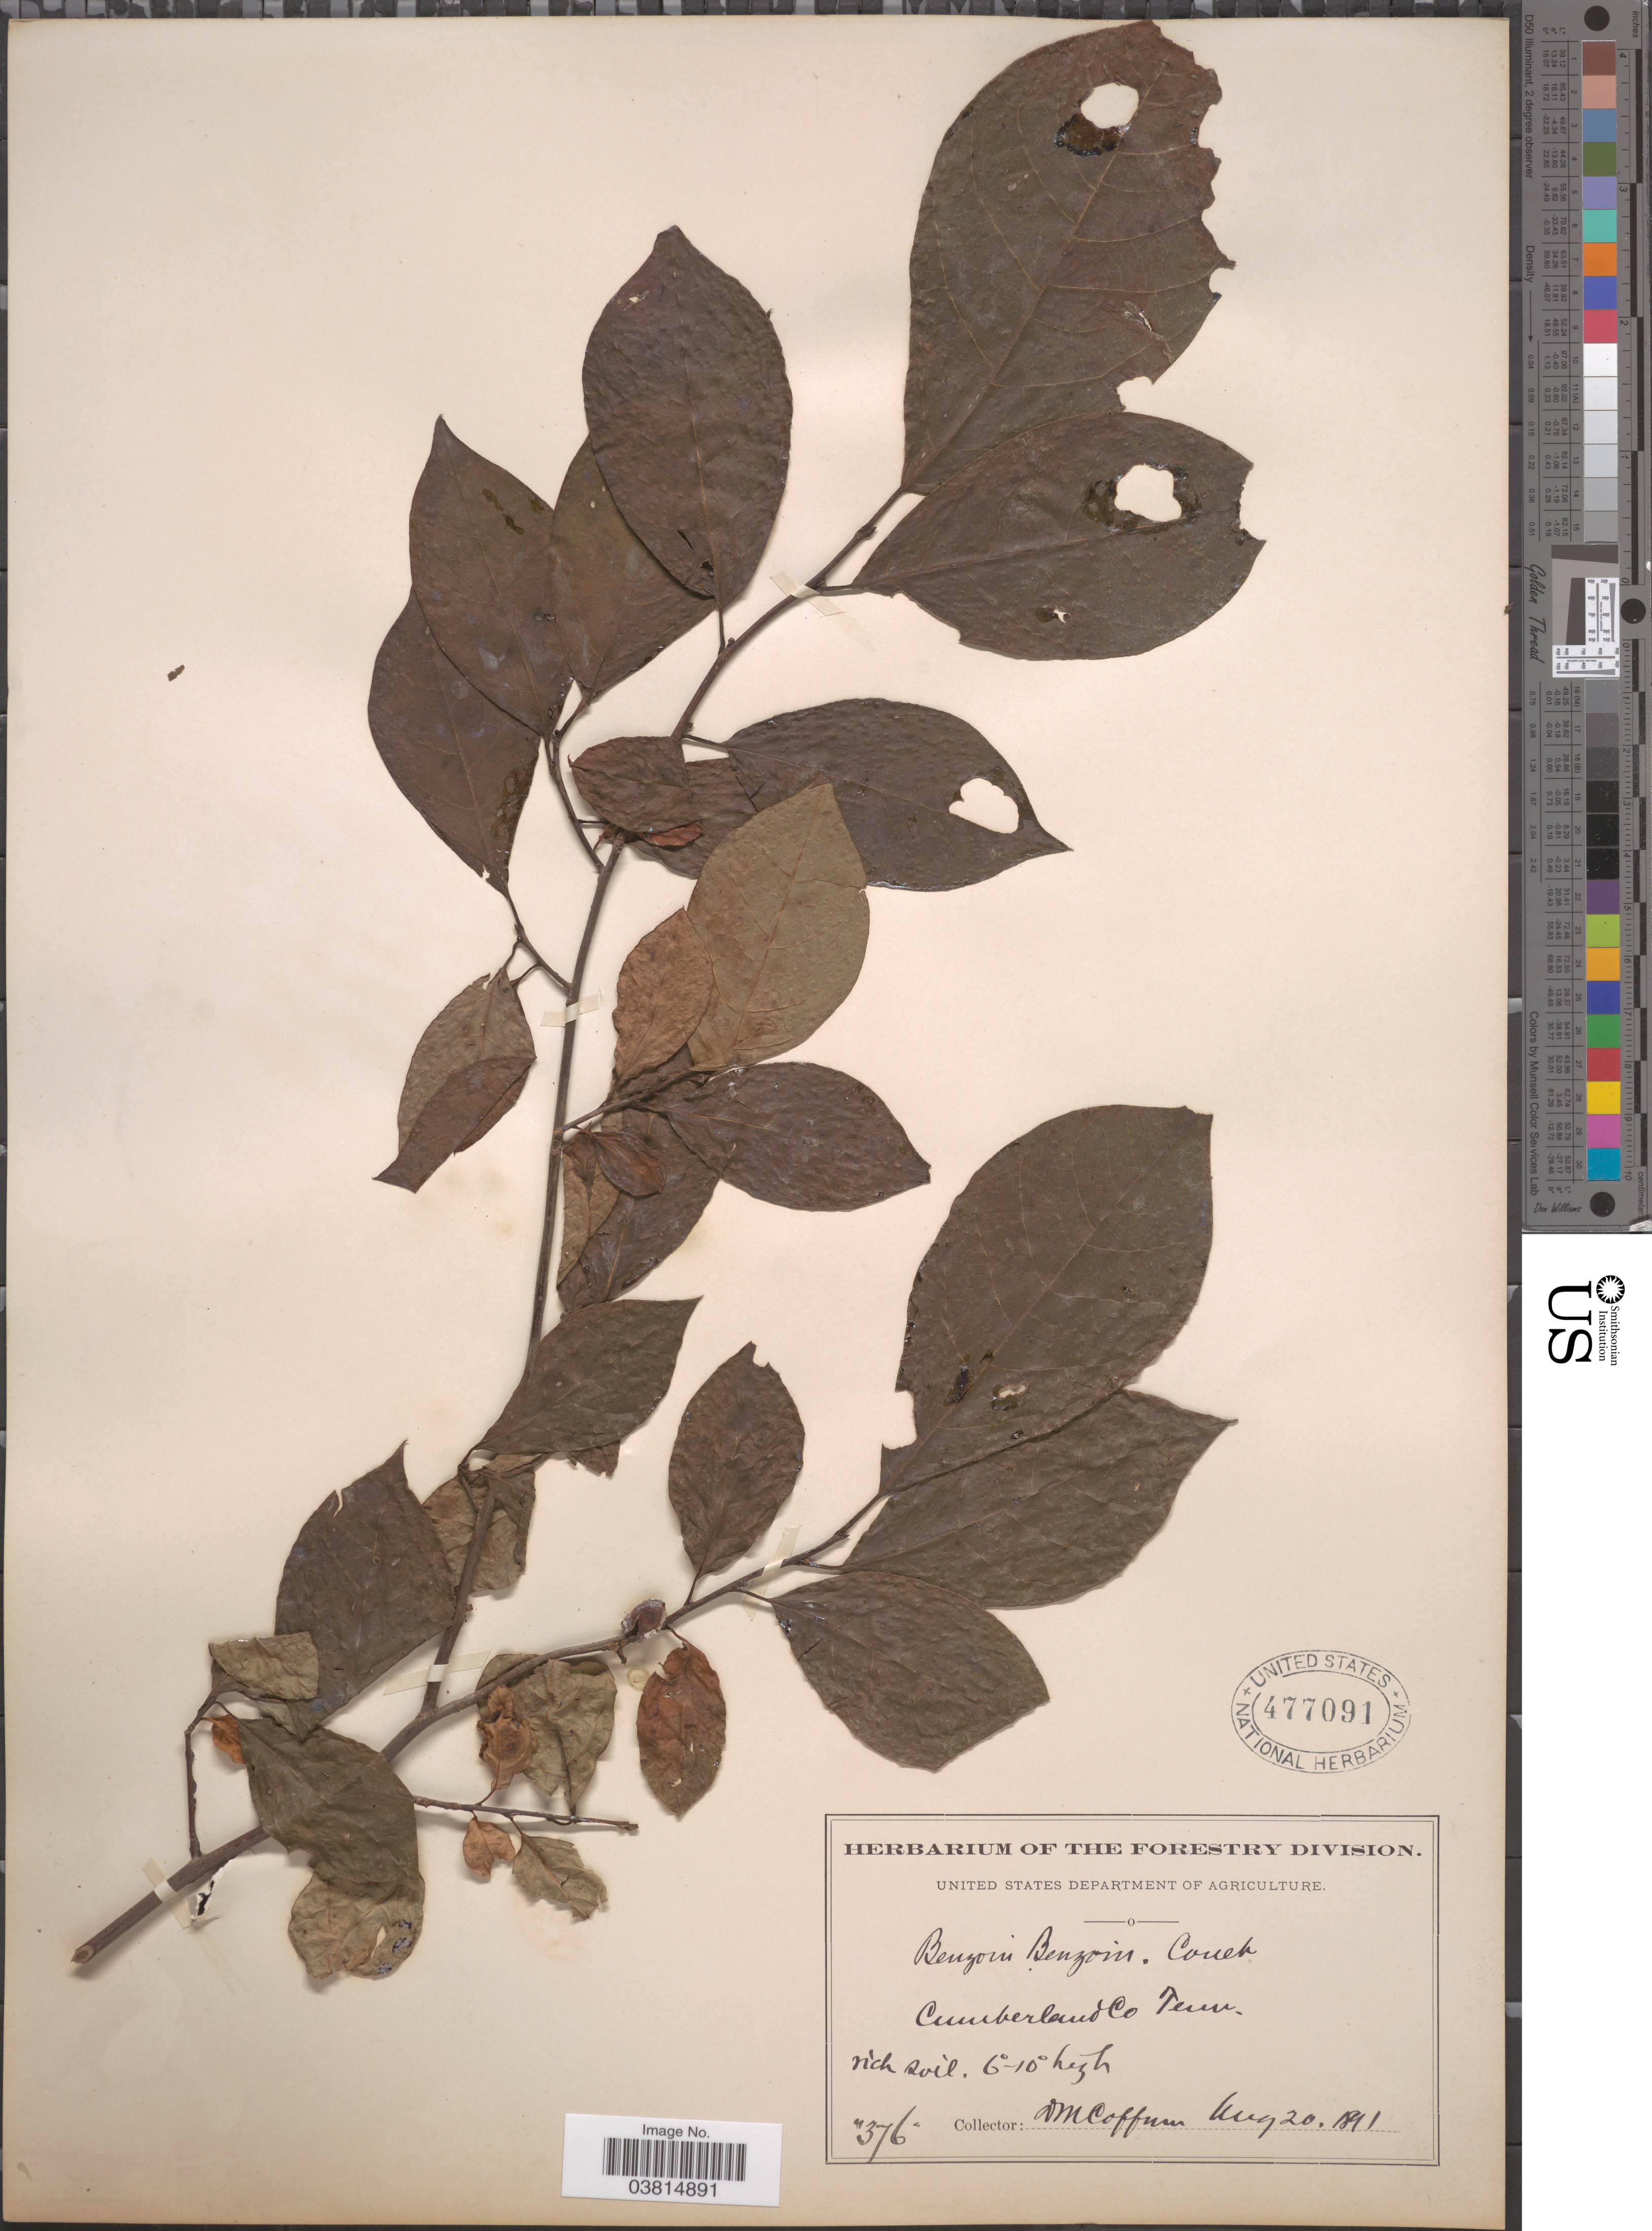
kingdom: Plantae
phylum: Tracheophyta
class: Magnoliopsida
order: Laurales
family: Lauraceae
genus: Lindera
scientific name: Lindera benzoin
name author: (L.) Blume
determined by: Strong, Mark T., (BOT), Smithsonian Institution - National Museum of Natural History (UNITED STATES)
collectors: D. M. Coffman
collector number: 376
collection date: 1891-08-20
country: United States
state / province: Tennessee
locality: Cumberland Co.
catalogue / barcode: US 477091